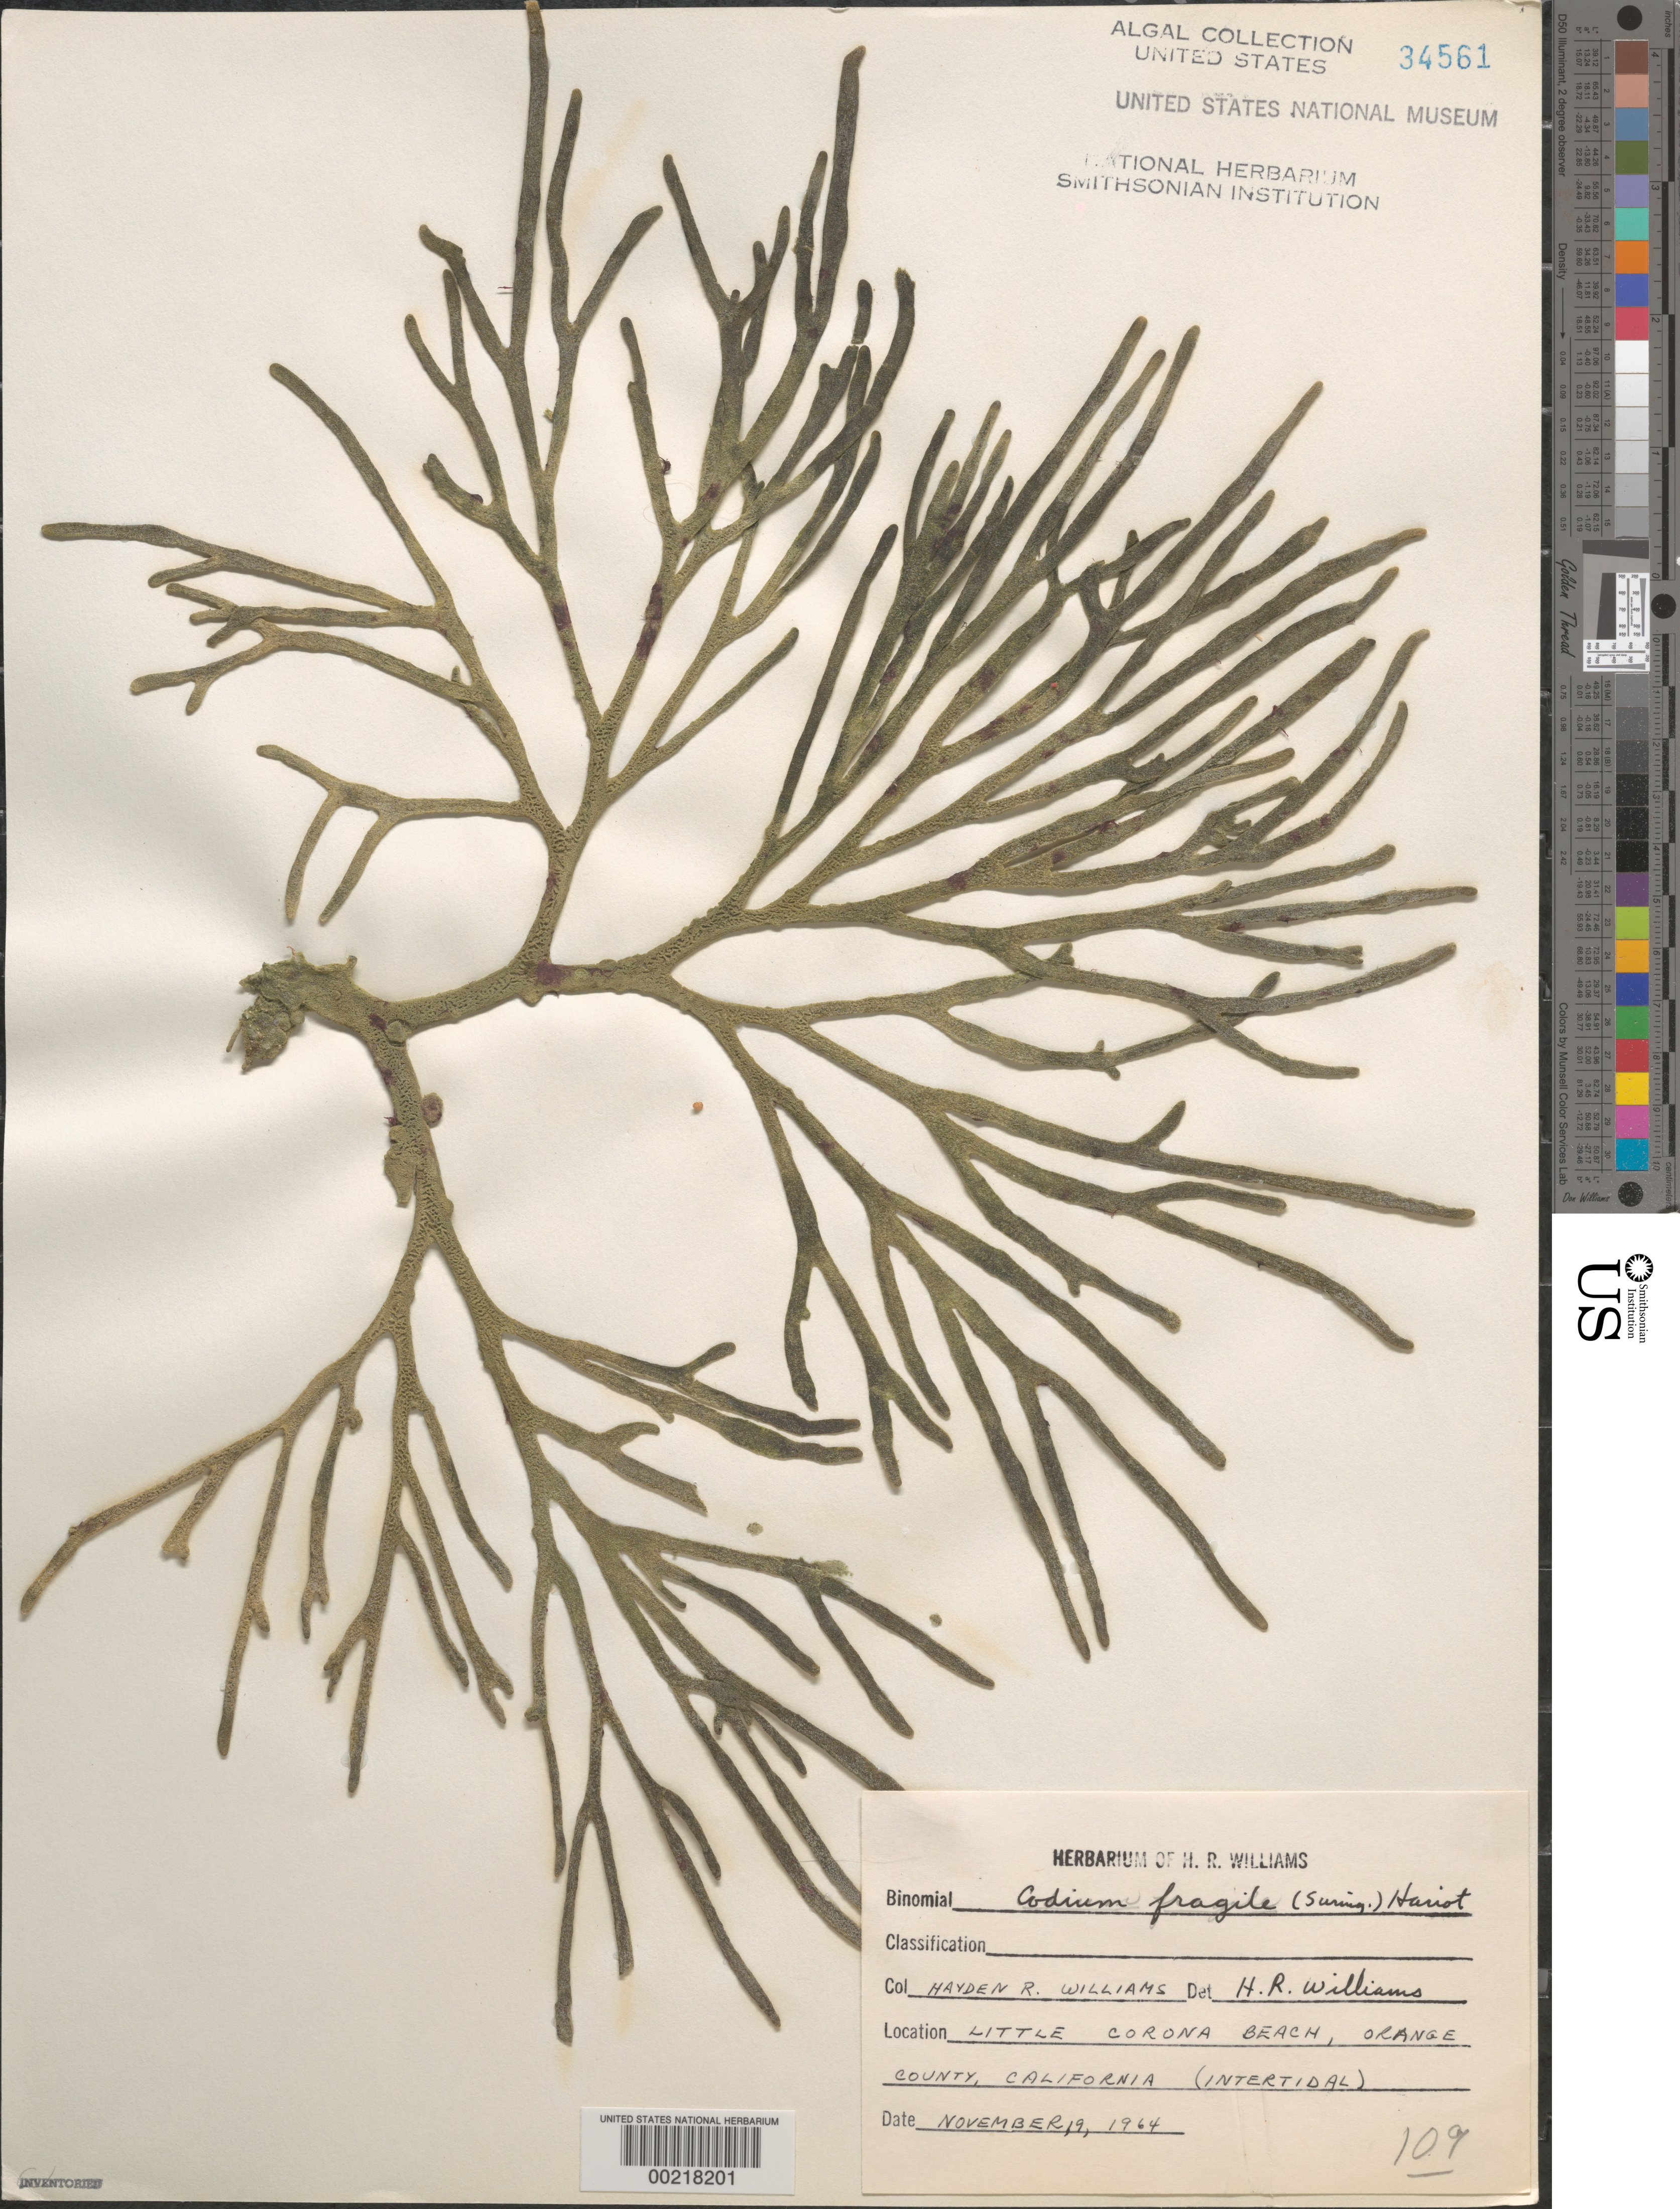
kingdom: Plantae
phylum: Chlorophyta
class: Ulvophyceae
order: Bryopsidales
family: Codiaceae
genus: Codium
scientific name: Codium fragile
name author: (Suringar) P. Hariot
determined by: Williams, H. R.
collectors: H. R. Williams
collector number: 109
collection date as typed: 19 Nov 1964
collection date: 1964-11-19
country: United States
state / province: California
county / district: Orange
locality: Little Corona Beach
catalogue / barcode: US 34561